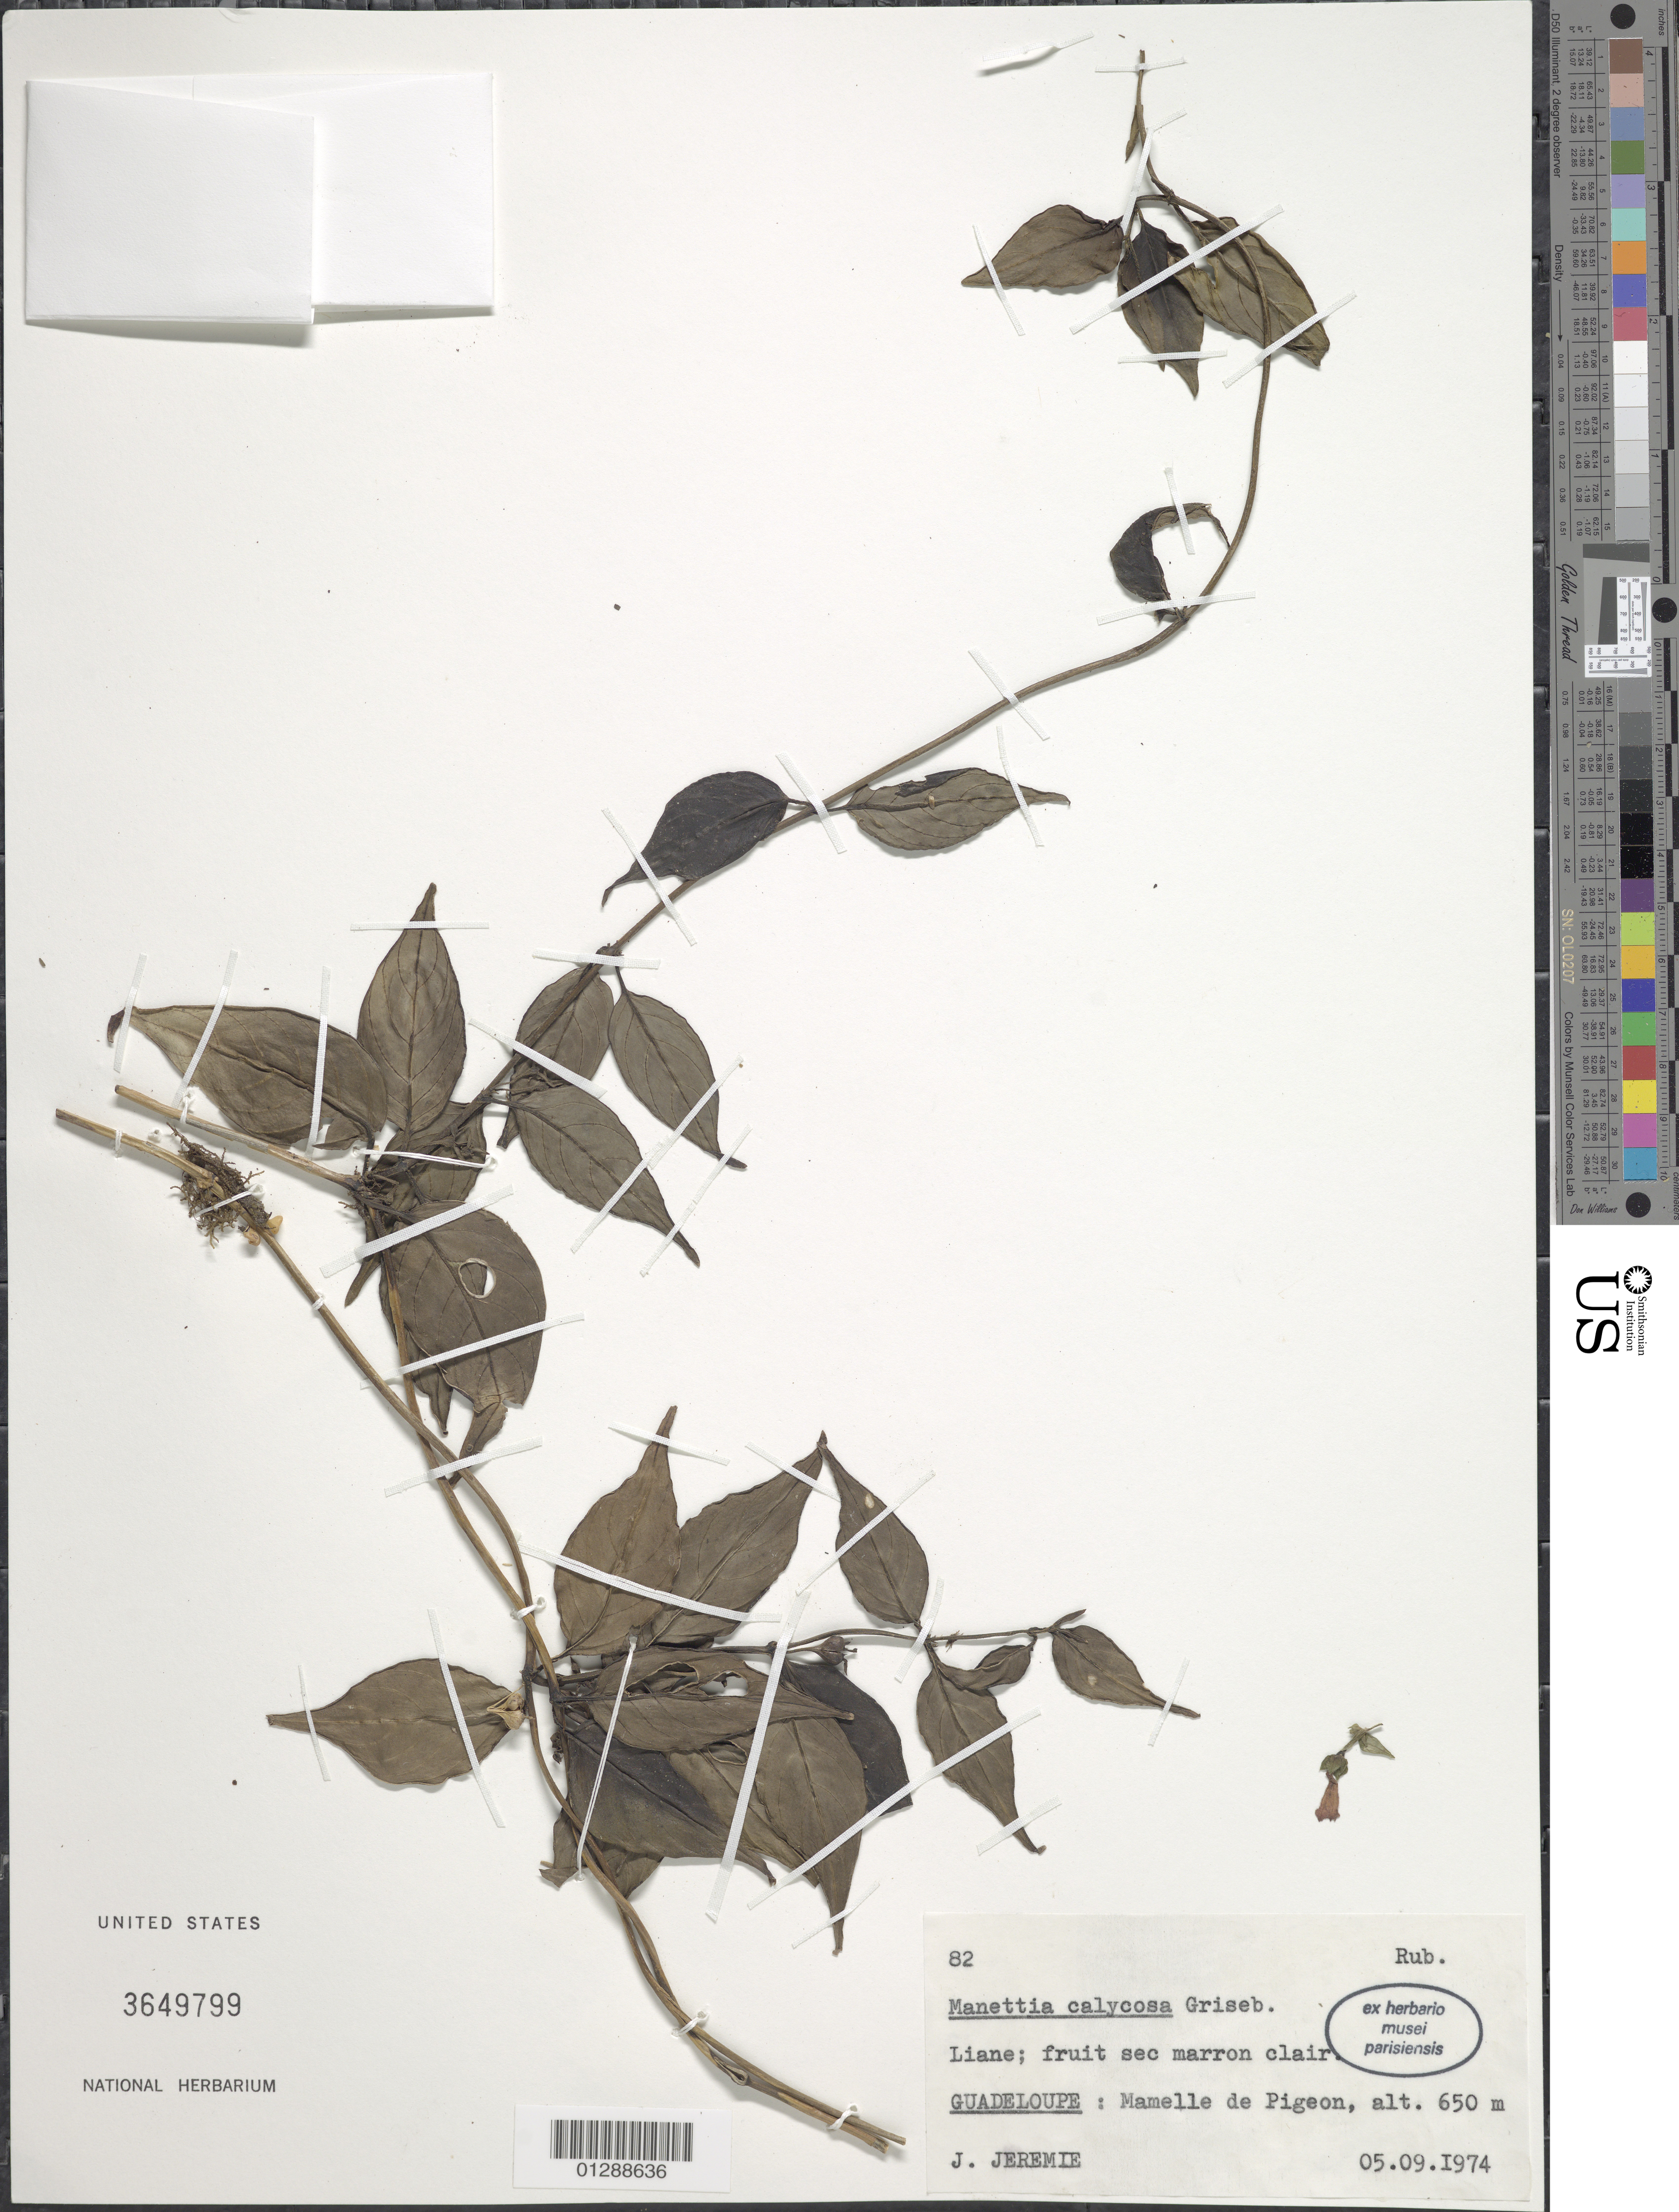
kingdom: Plantae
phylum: Tracheophyta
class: Magnoliopsida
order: Gentianales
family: Rubiaceae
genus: Manettia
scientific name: Manettia calycosa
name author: Griseb.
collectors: J. Jérémie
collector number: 82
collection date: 1974-09-05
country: Guadeloupe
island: Basse-Terre I.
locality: Mamelle de Pigeon.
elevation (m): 650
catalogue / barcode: US 3649799